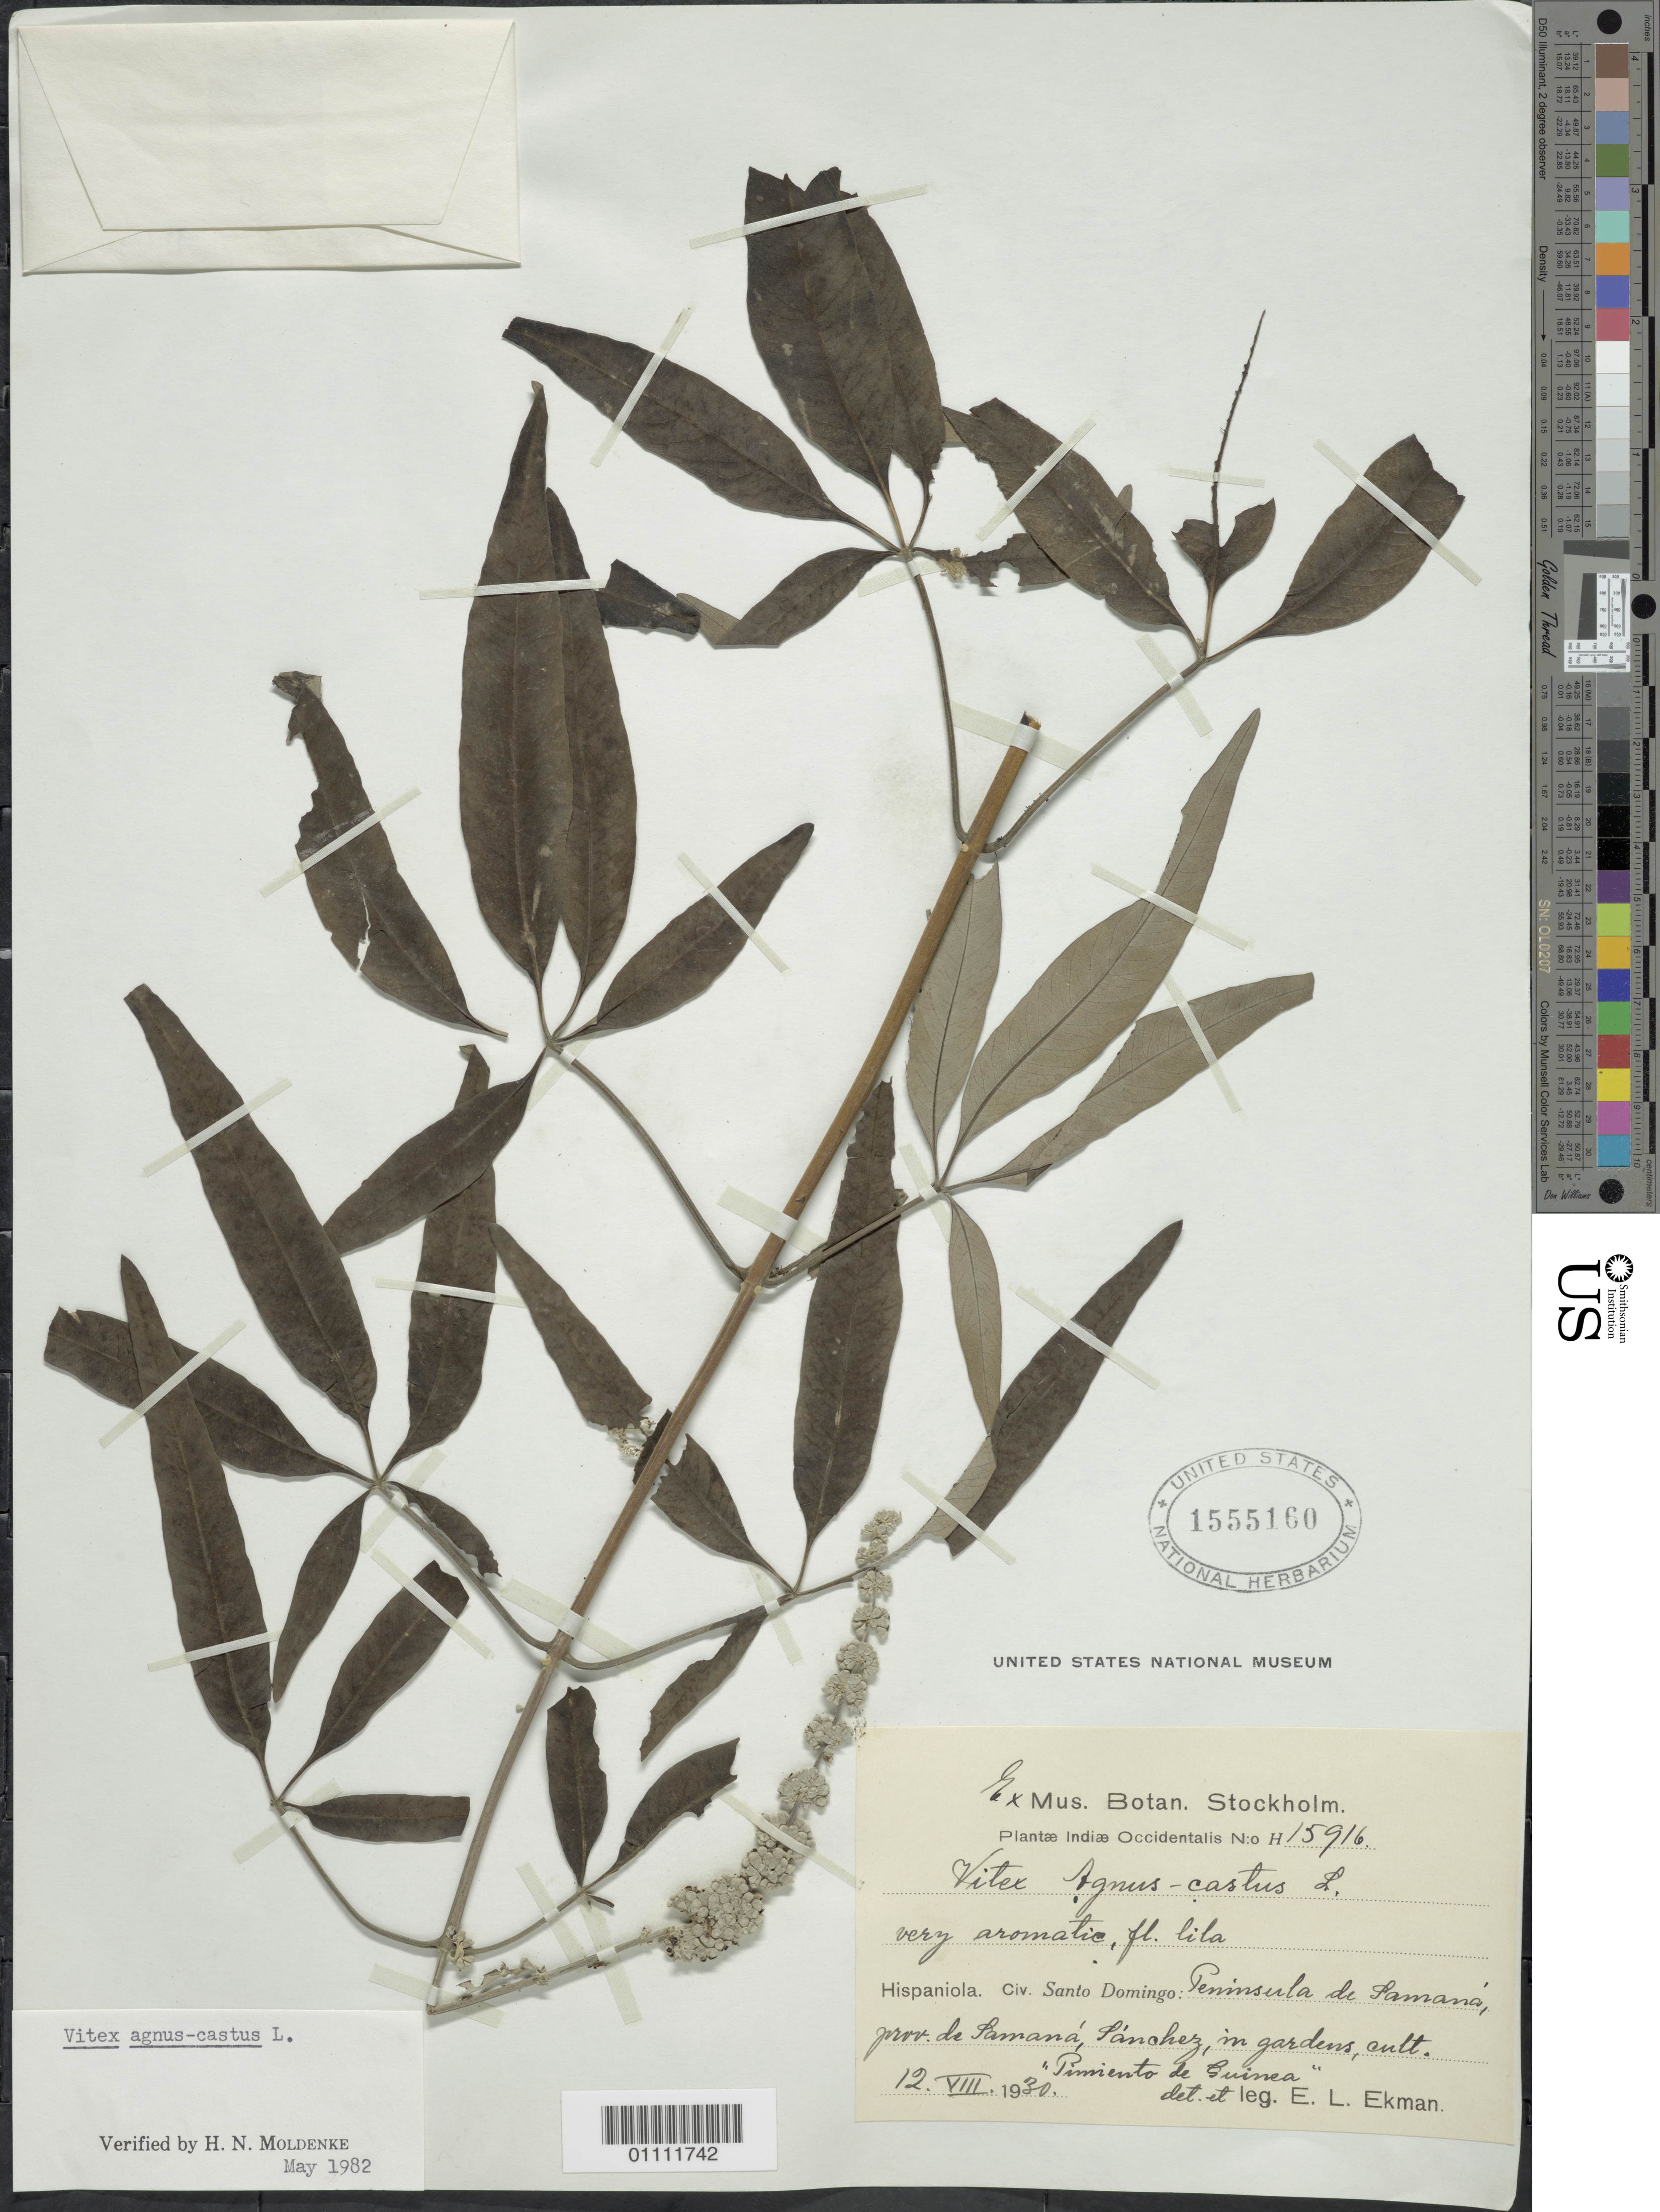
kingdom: Plantae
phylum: Tracheophyta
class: Magnoliopsida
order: Lamiales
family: Lamiaceae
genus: Vitex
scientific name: Vitex agnus-castus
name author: L.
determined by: Moldenke, H. N.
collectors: E. L. Ekman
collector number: H 15916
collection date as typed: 12 Aug 1930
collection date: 1930-08-12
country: Dominican Republic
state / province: Samaná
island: Hispaniola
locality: Peninsula de Samaná, Sánchez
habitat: In gardens, cultivated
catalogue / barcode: US 1555160